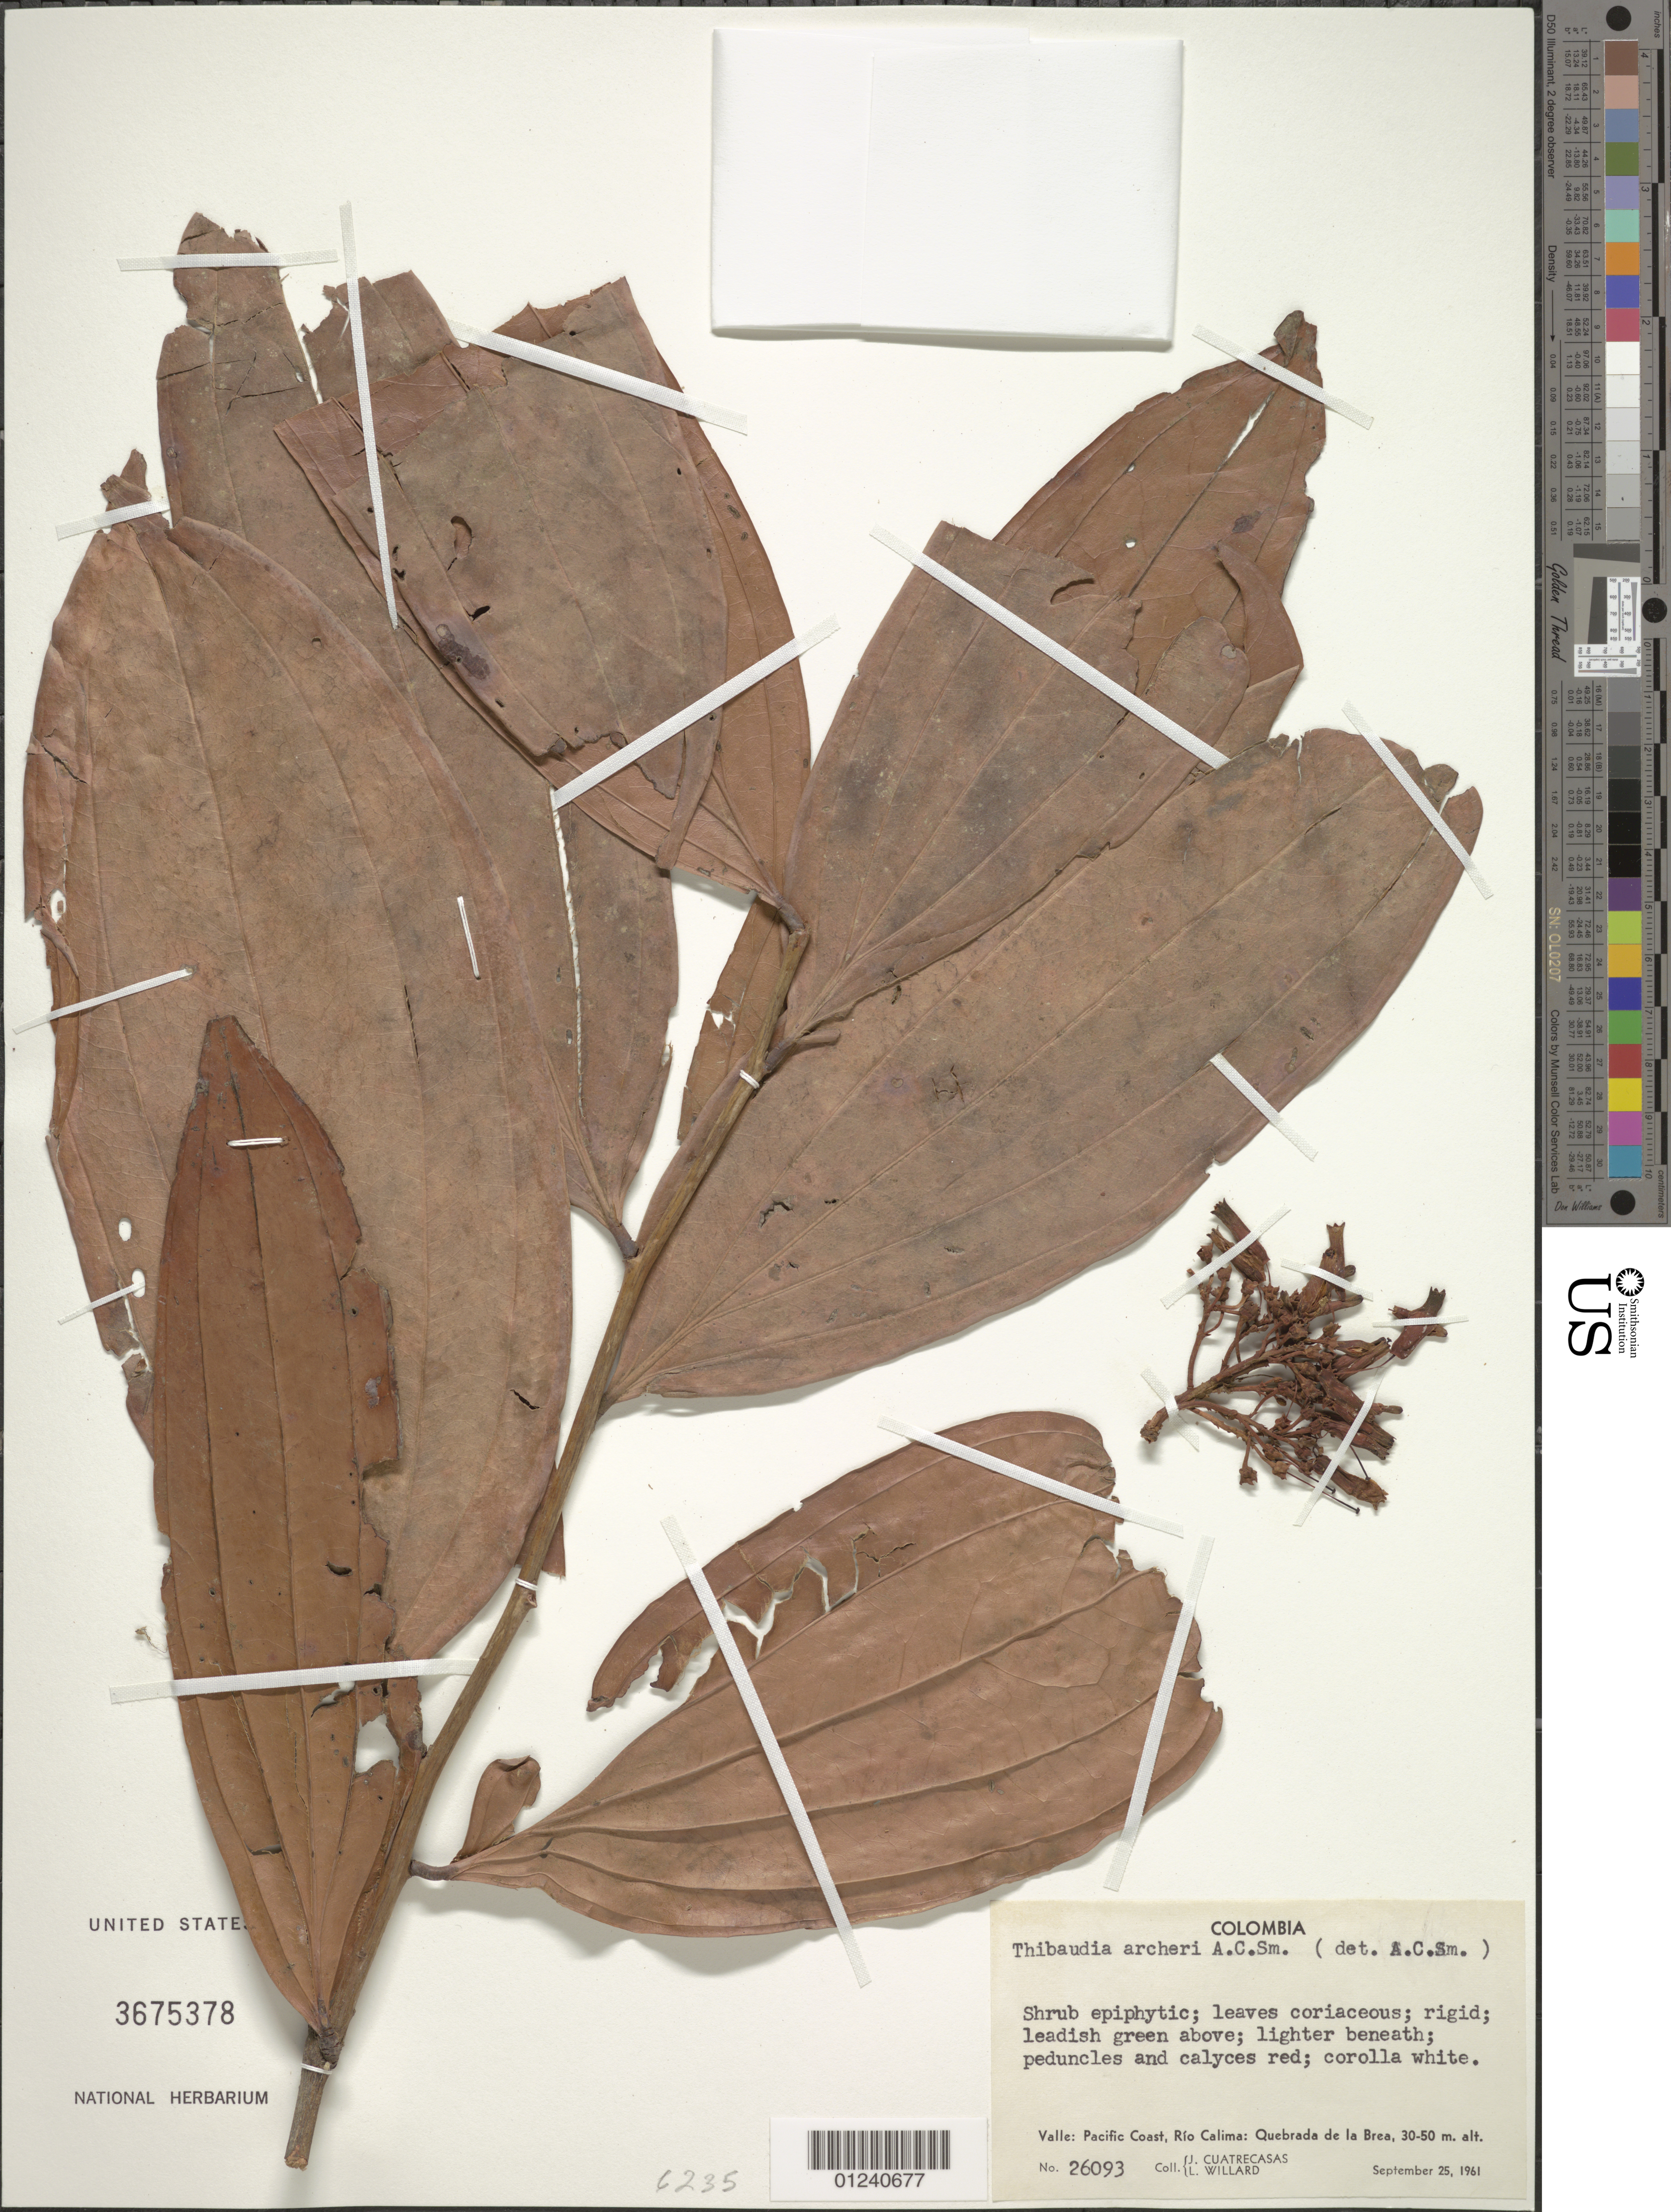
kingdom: Plantae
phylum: Tracheophyta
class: Magnoliopsida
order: Ericales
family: Ericaceae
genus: Thibaudia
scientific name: Thibaudia archeri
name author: A.C. Sm.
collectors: J. Cuatrecasas & L. Willard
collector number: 26093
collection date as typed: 25 Sep 1961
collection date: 1961-09-25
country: Colombia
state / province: Valle del Cauca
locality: Pacific Coast, Rio Calima: Quebrada de la Brea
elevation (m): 30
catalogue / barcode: US 3675378